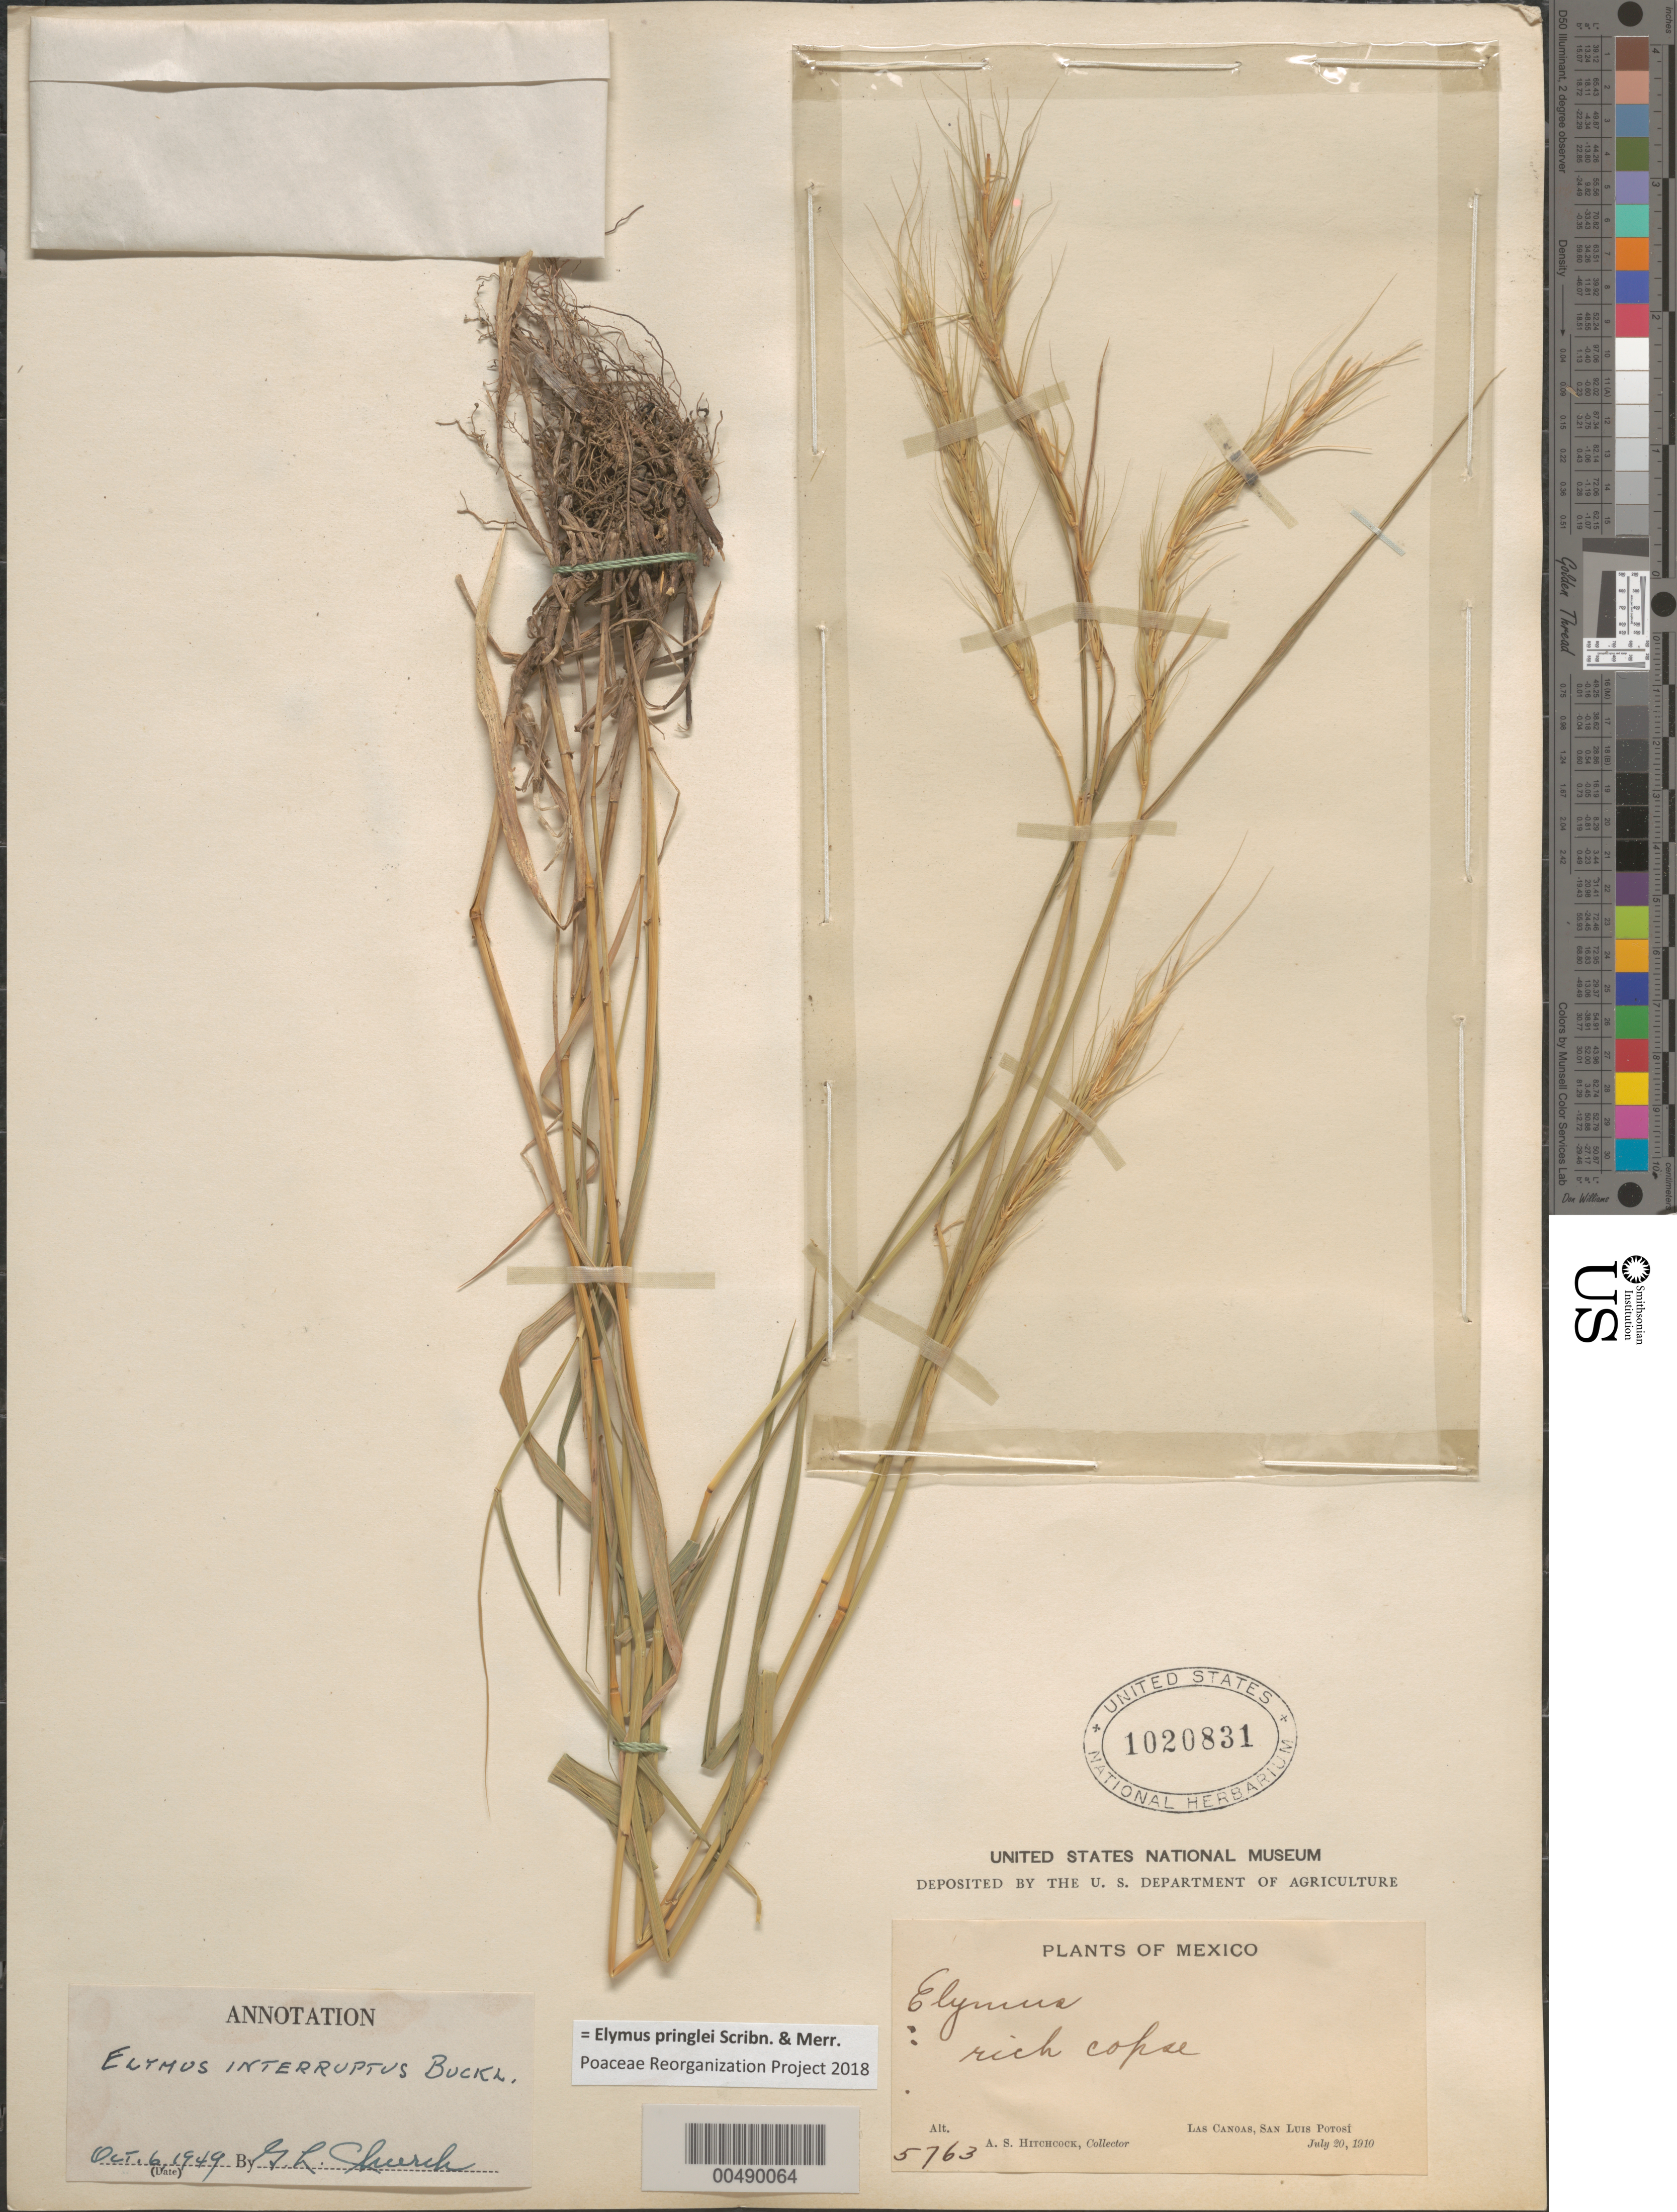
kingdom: Plantae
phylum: Tracheophyta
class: Liliopsida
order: Poales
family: Poaceae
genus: Elymus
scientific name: Elymus pringlei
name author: Scribn. & Merr.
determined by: Poaceae Reorganization Project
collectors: A. S. Hitchcock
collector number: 5763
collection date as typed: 20 Jul 1910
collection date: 1910-07-20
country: Mexico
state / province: San Luis Potosi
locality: Las Canoas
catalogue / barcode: US 1020831